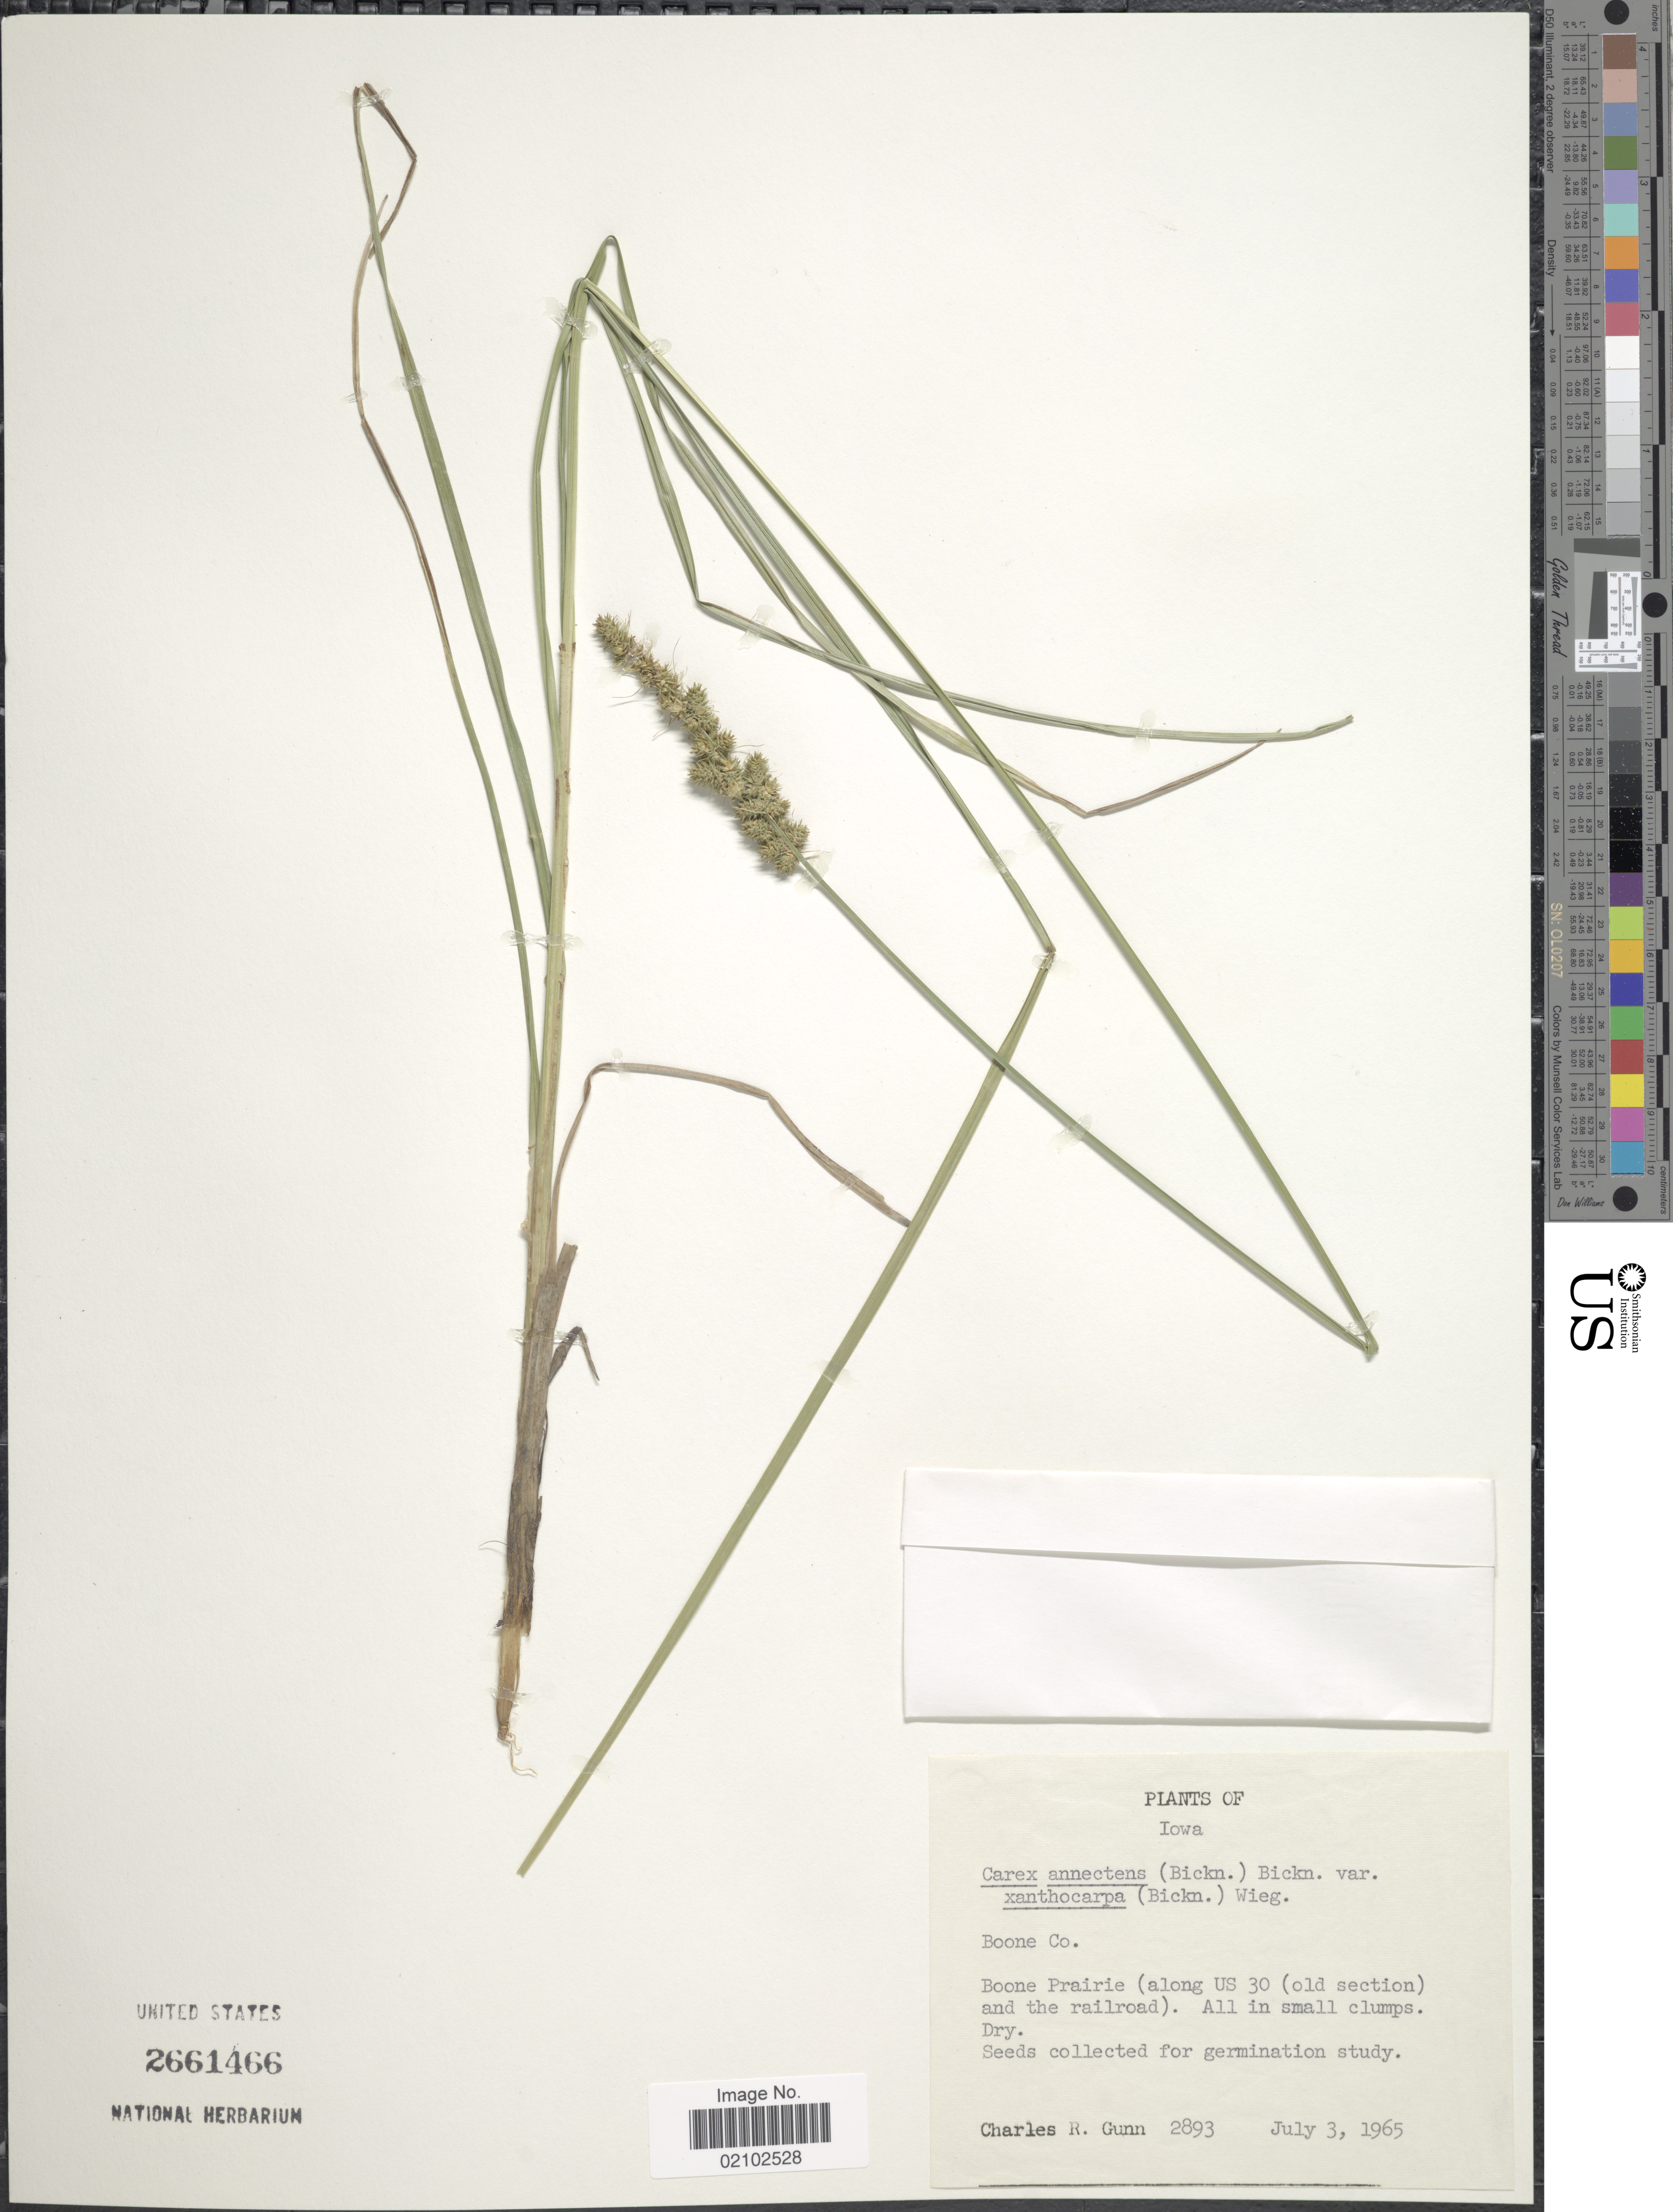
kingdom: Plantae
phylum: Tracheophyta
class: Liliopsida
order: Poales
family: Cyperaceae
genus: Carex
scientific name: Carex annectens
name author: (E.P. Bicknell) E.P. Bicknell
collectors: C. R. Gunn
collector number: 2893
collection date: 1965-07-03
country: United States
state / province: Iowa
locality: Boone Co, Boone Prairie (along US 30 (old section) and the railroad)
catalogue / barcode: US 2661466